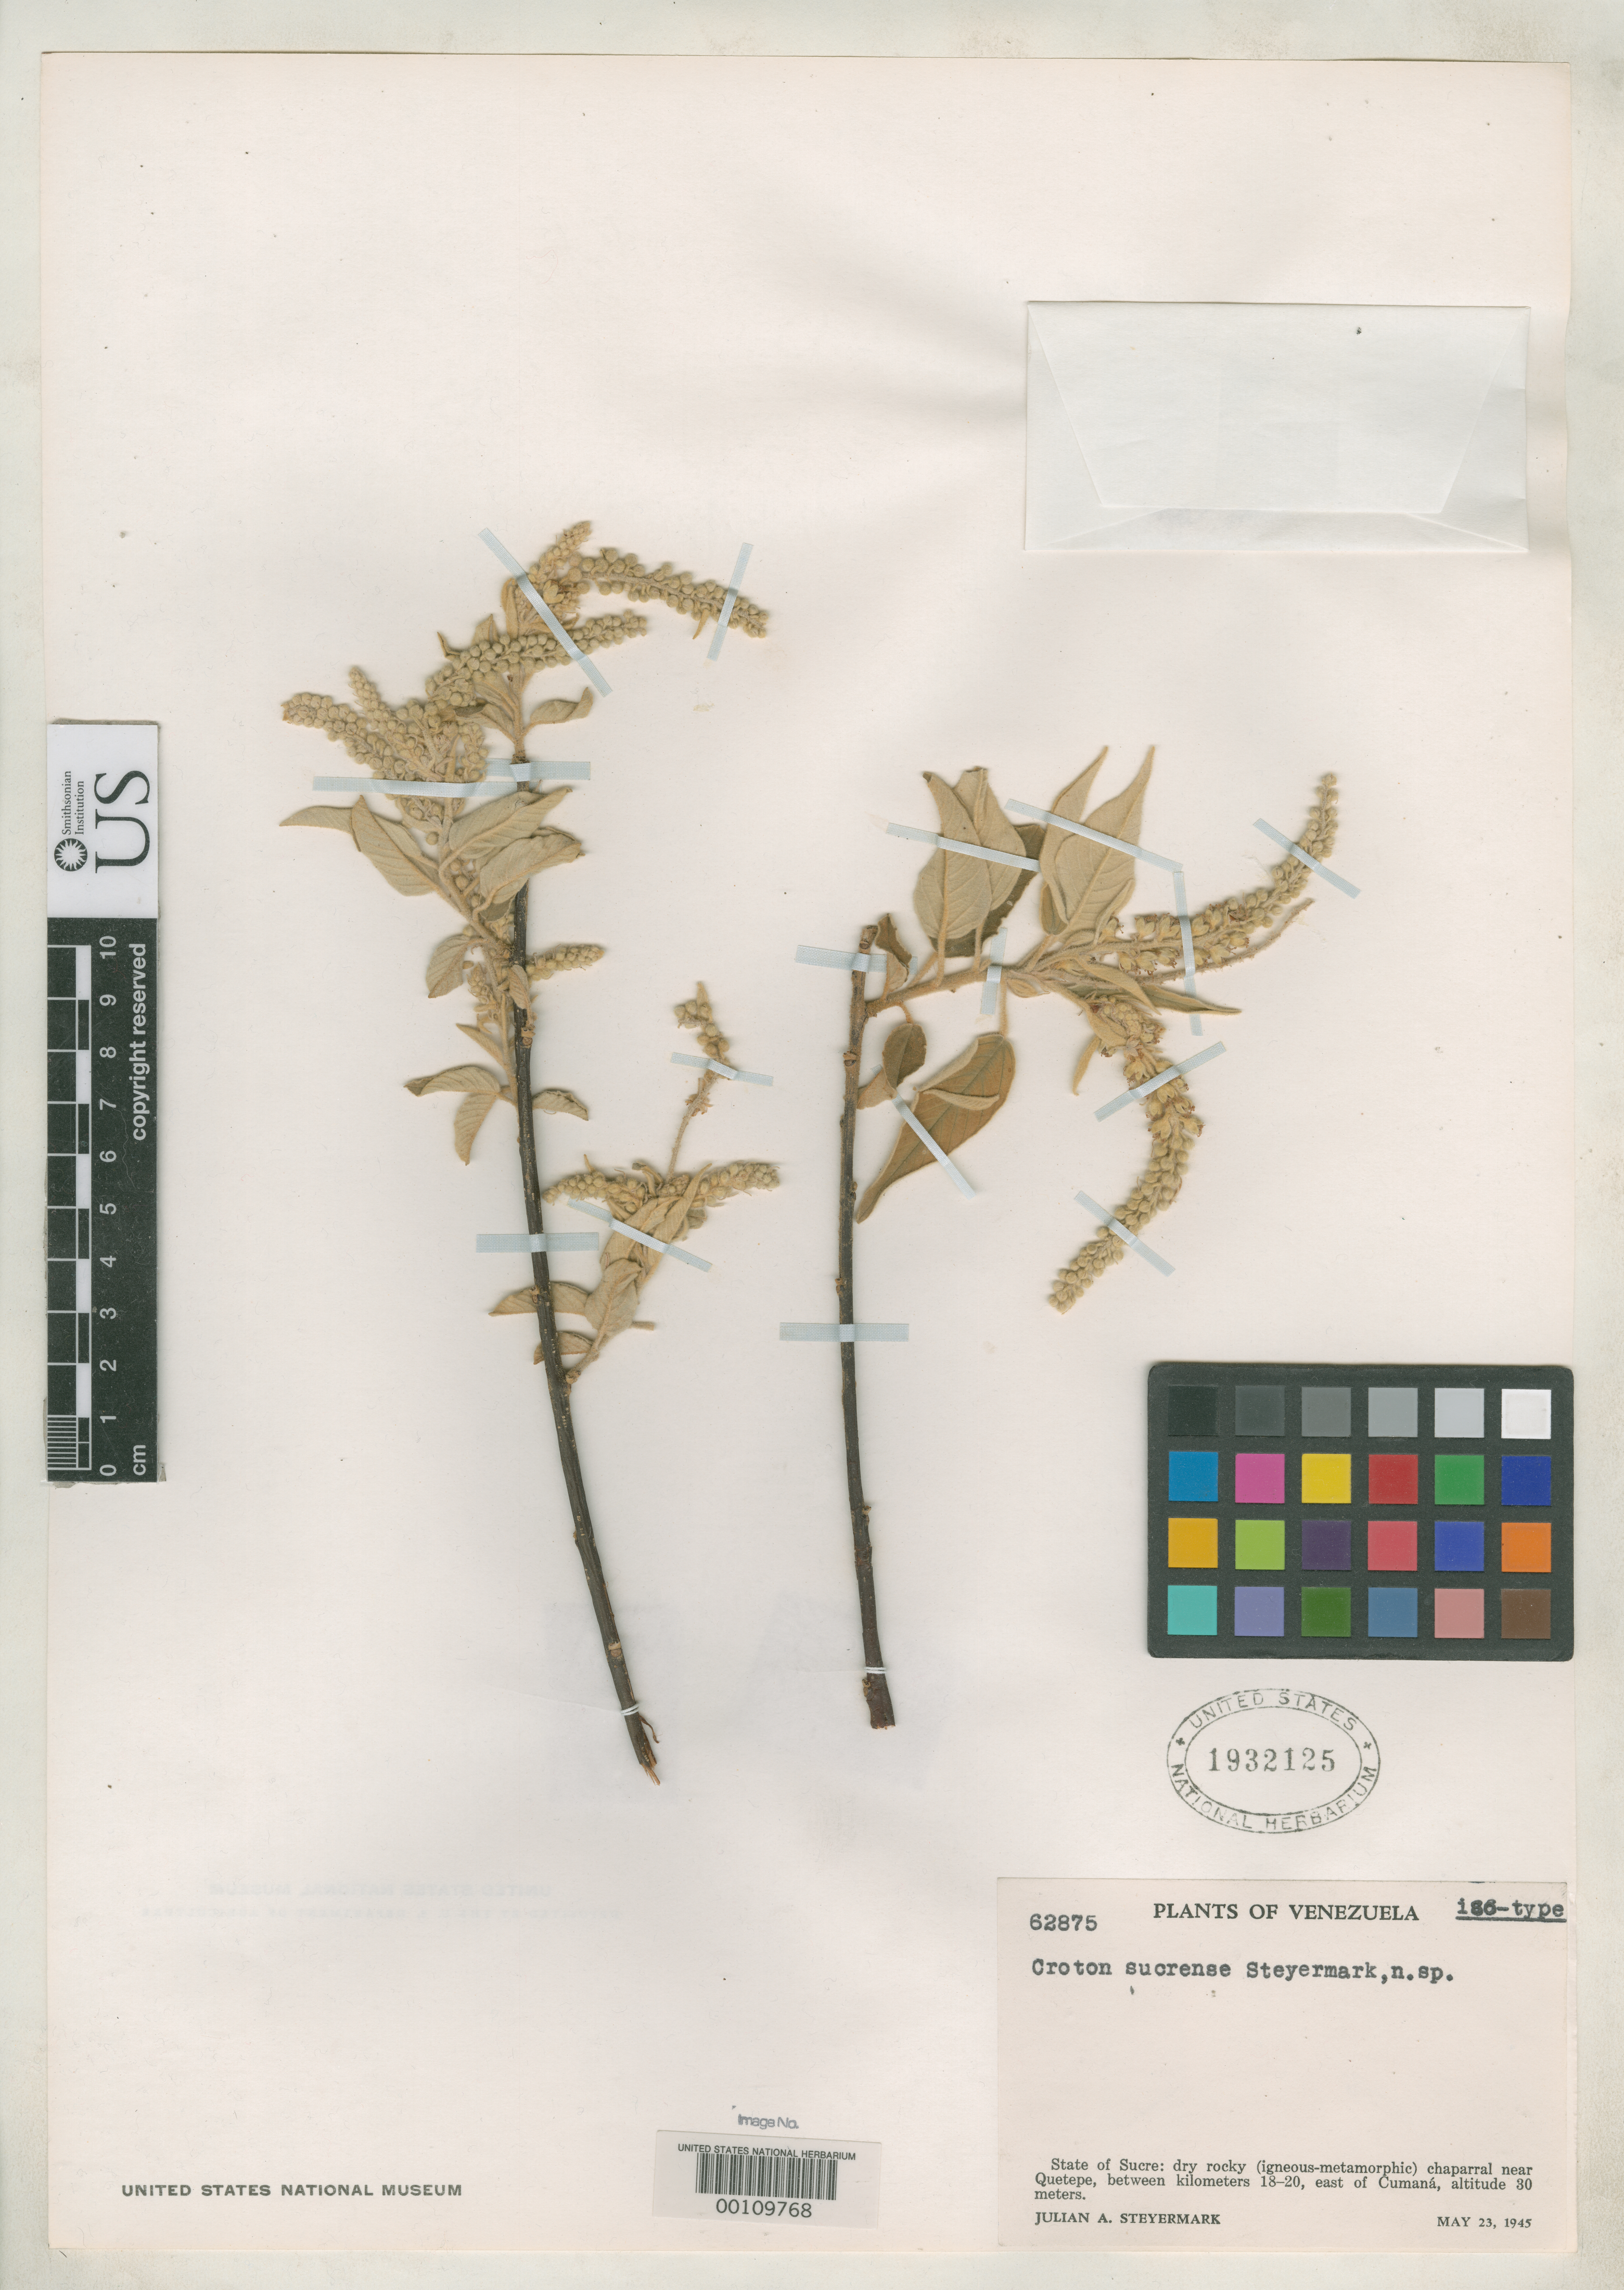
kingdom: Plantae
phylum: Tracheophyta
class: Magnoliopsida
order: Malpighiales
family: Euphorbiaceae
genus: Croton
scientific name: Croton sucrensis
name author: Steyerm.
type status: Type Collection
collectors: J. Steyermark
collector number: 62875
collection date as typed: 23 May 1945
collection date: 1945-05-23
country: Venezuela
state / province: Sucre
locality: East of Cumana.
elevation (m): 30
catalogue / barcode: US 1932125